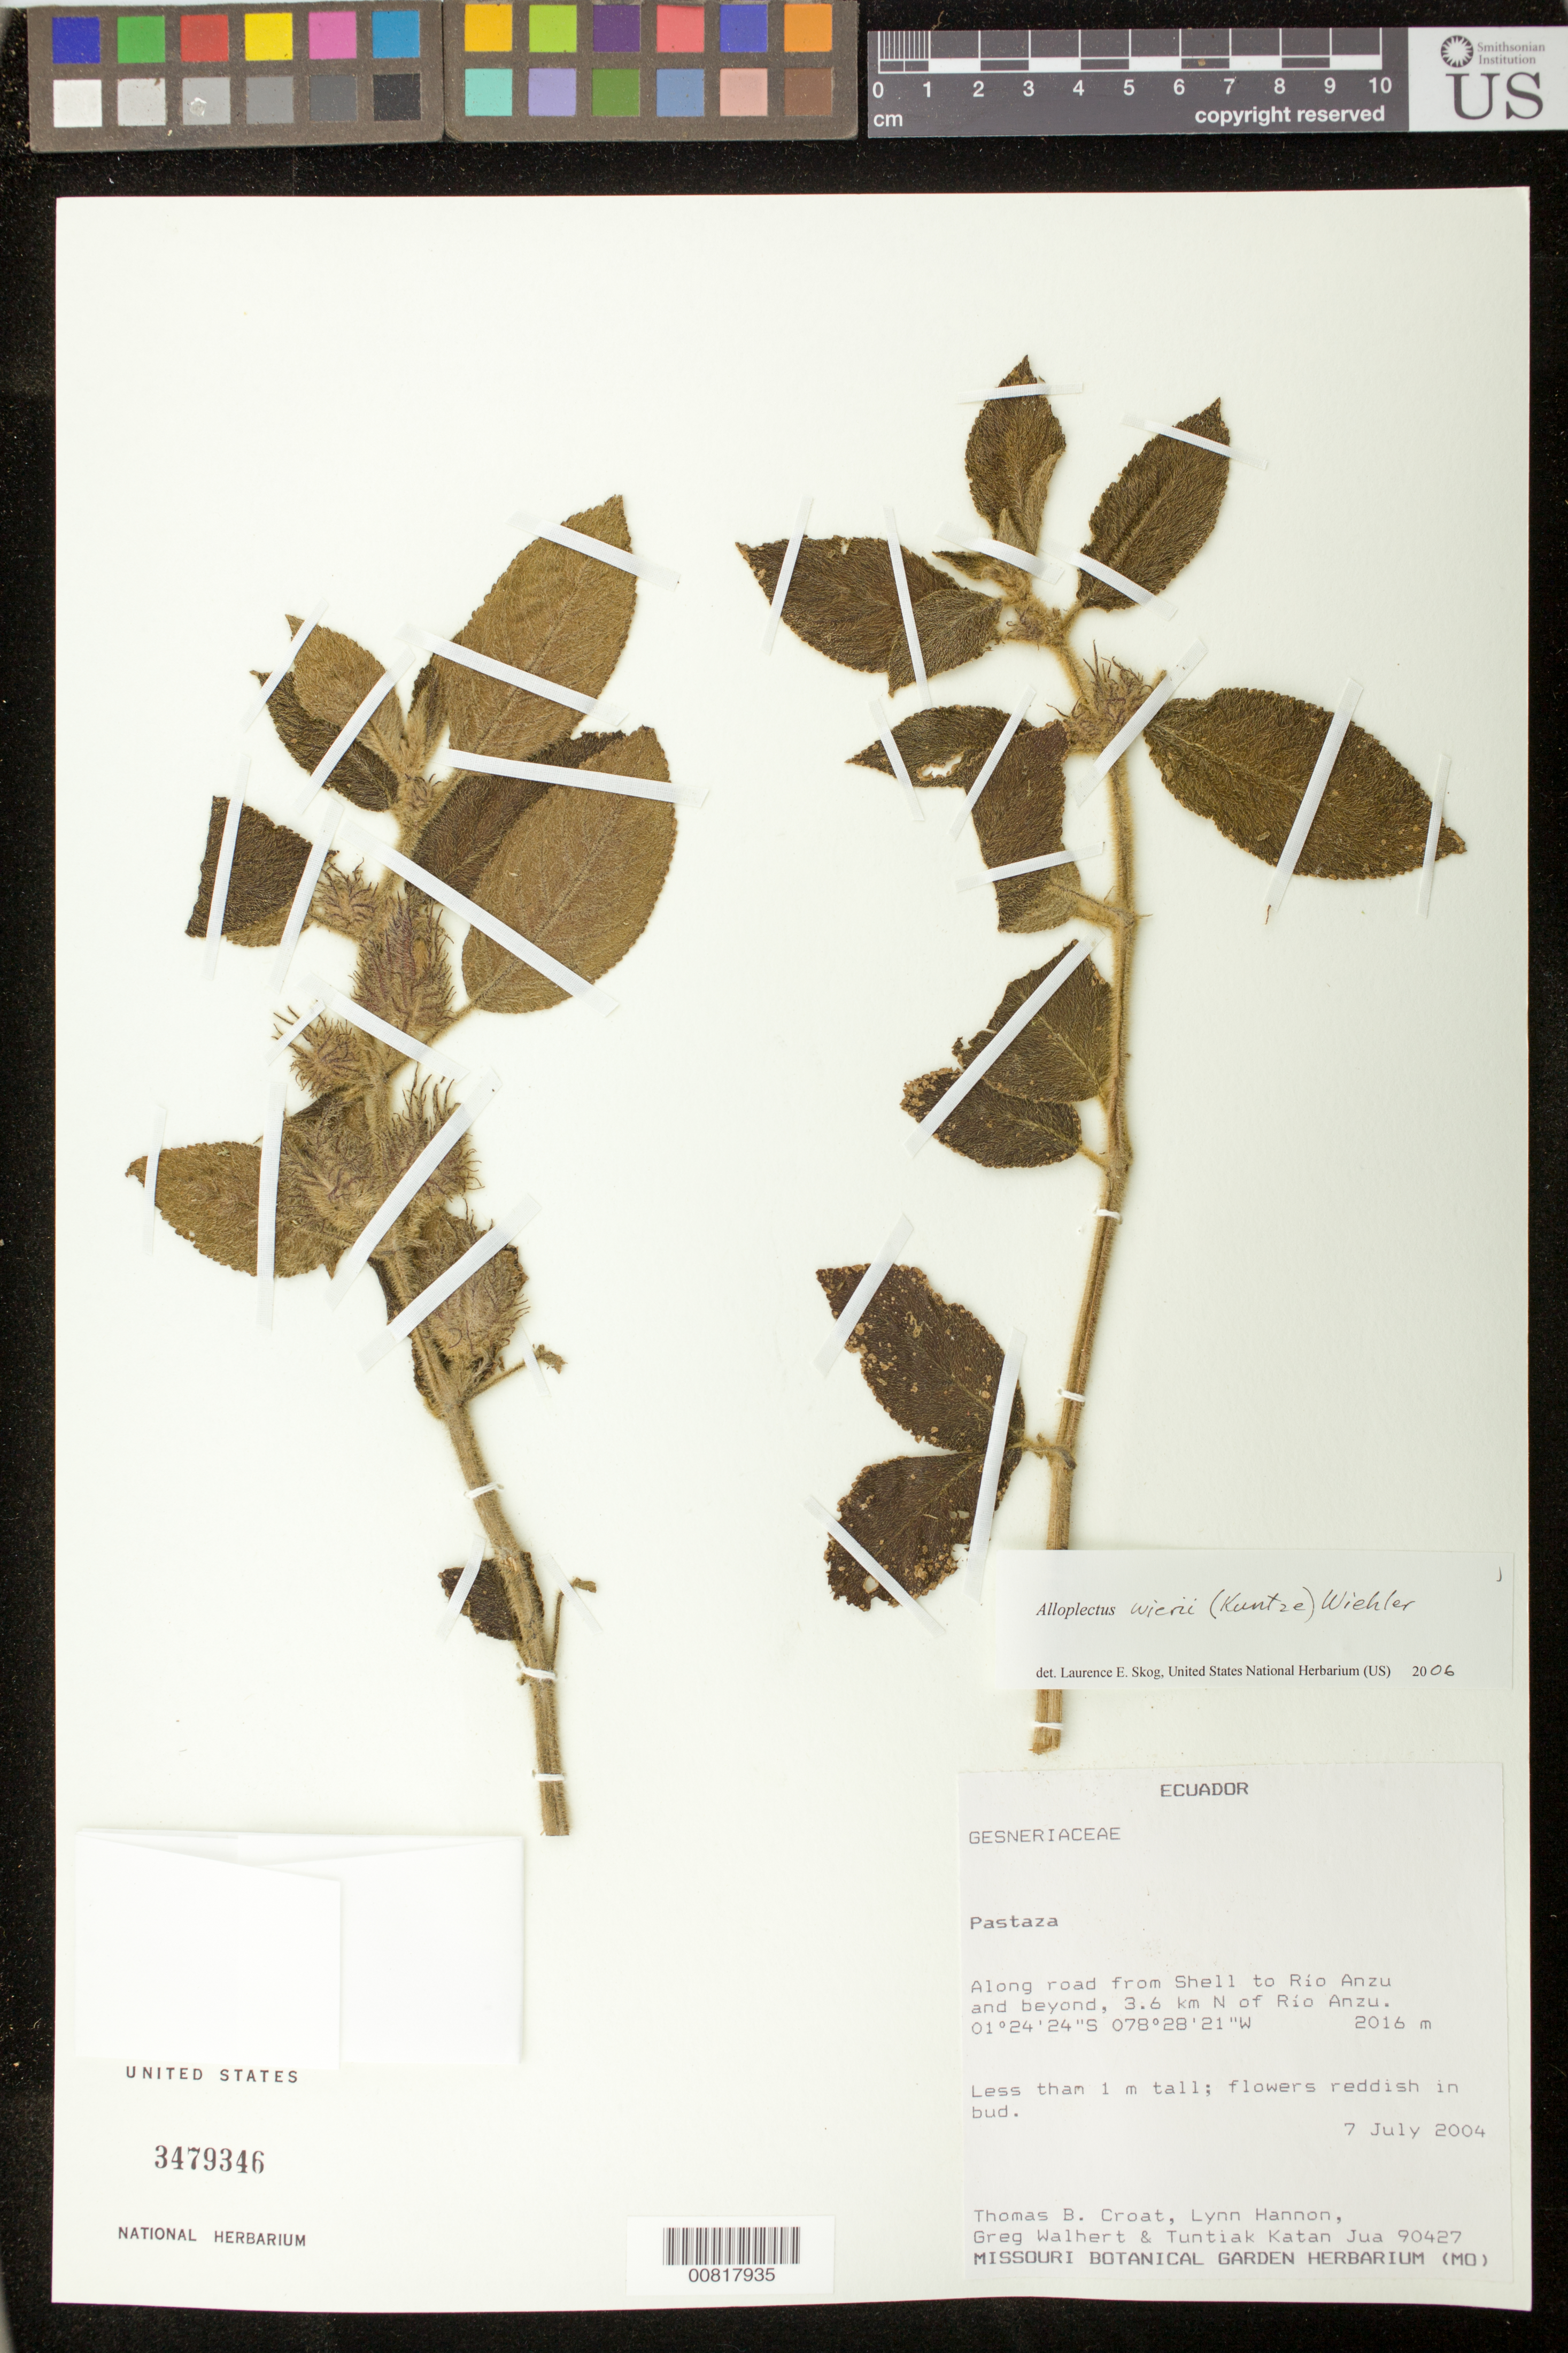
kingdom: Plantae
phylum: Tracheophyta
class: Magnoliopsida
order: Lamiales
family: Gesneriaceae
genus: Alloplectus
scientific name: Alloplectus weirii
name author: (Kuntze) Wiehler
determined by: Skog, Laurence E.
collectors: T. B. Croat, L. Hannon, G. Walhert & T. Katan Jua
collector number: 90427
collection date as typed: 07 Jul 2004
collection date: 2004-07-07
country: Ecuador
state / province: Pastaza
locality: Along road from Shell to Rio Anzu and beyond, 3.6 km N of Rio Anzu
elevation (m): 2016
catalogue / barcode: US 3479346